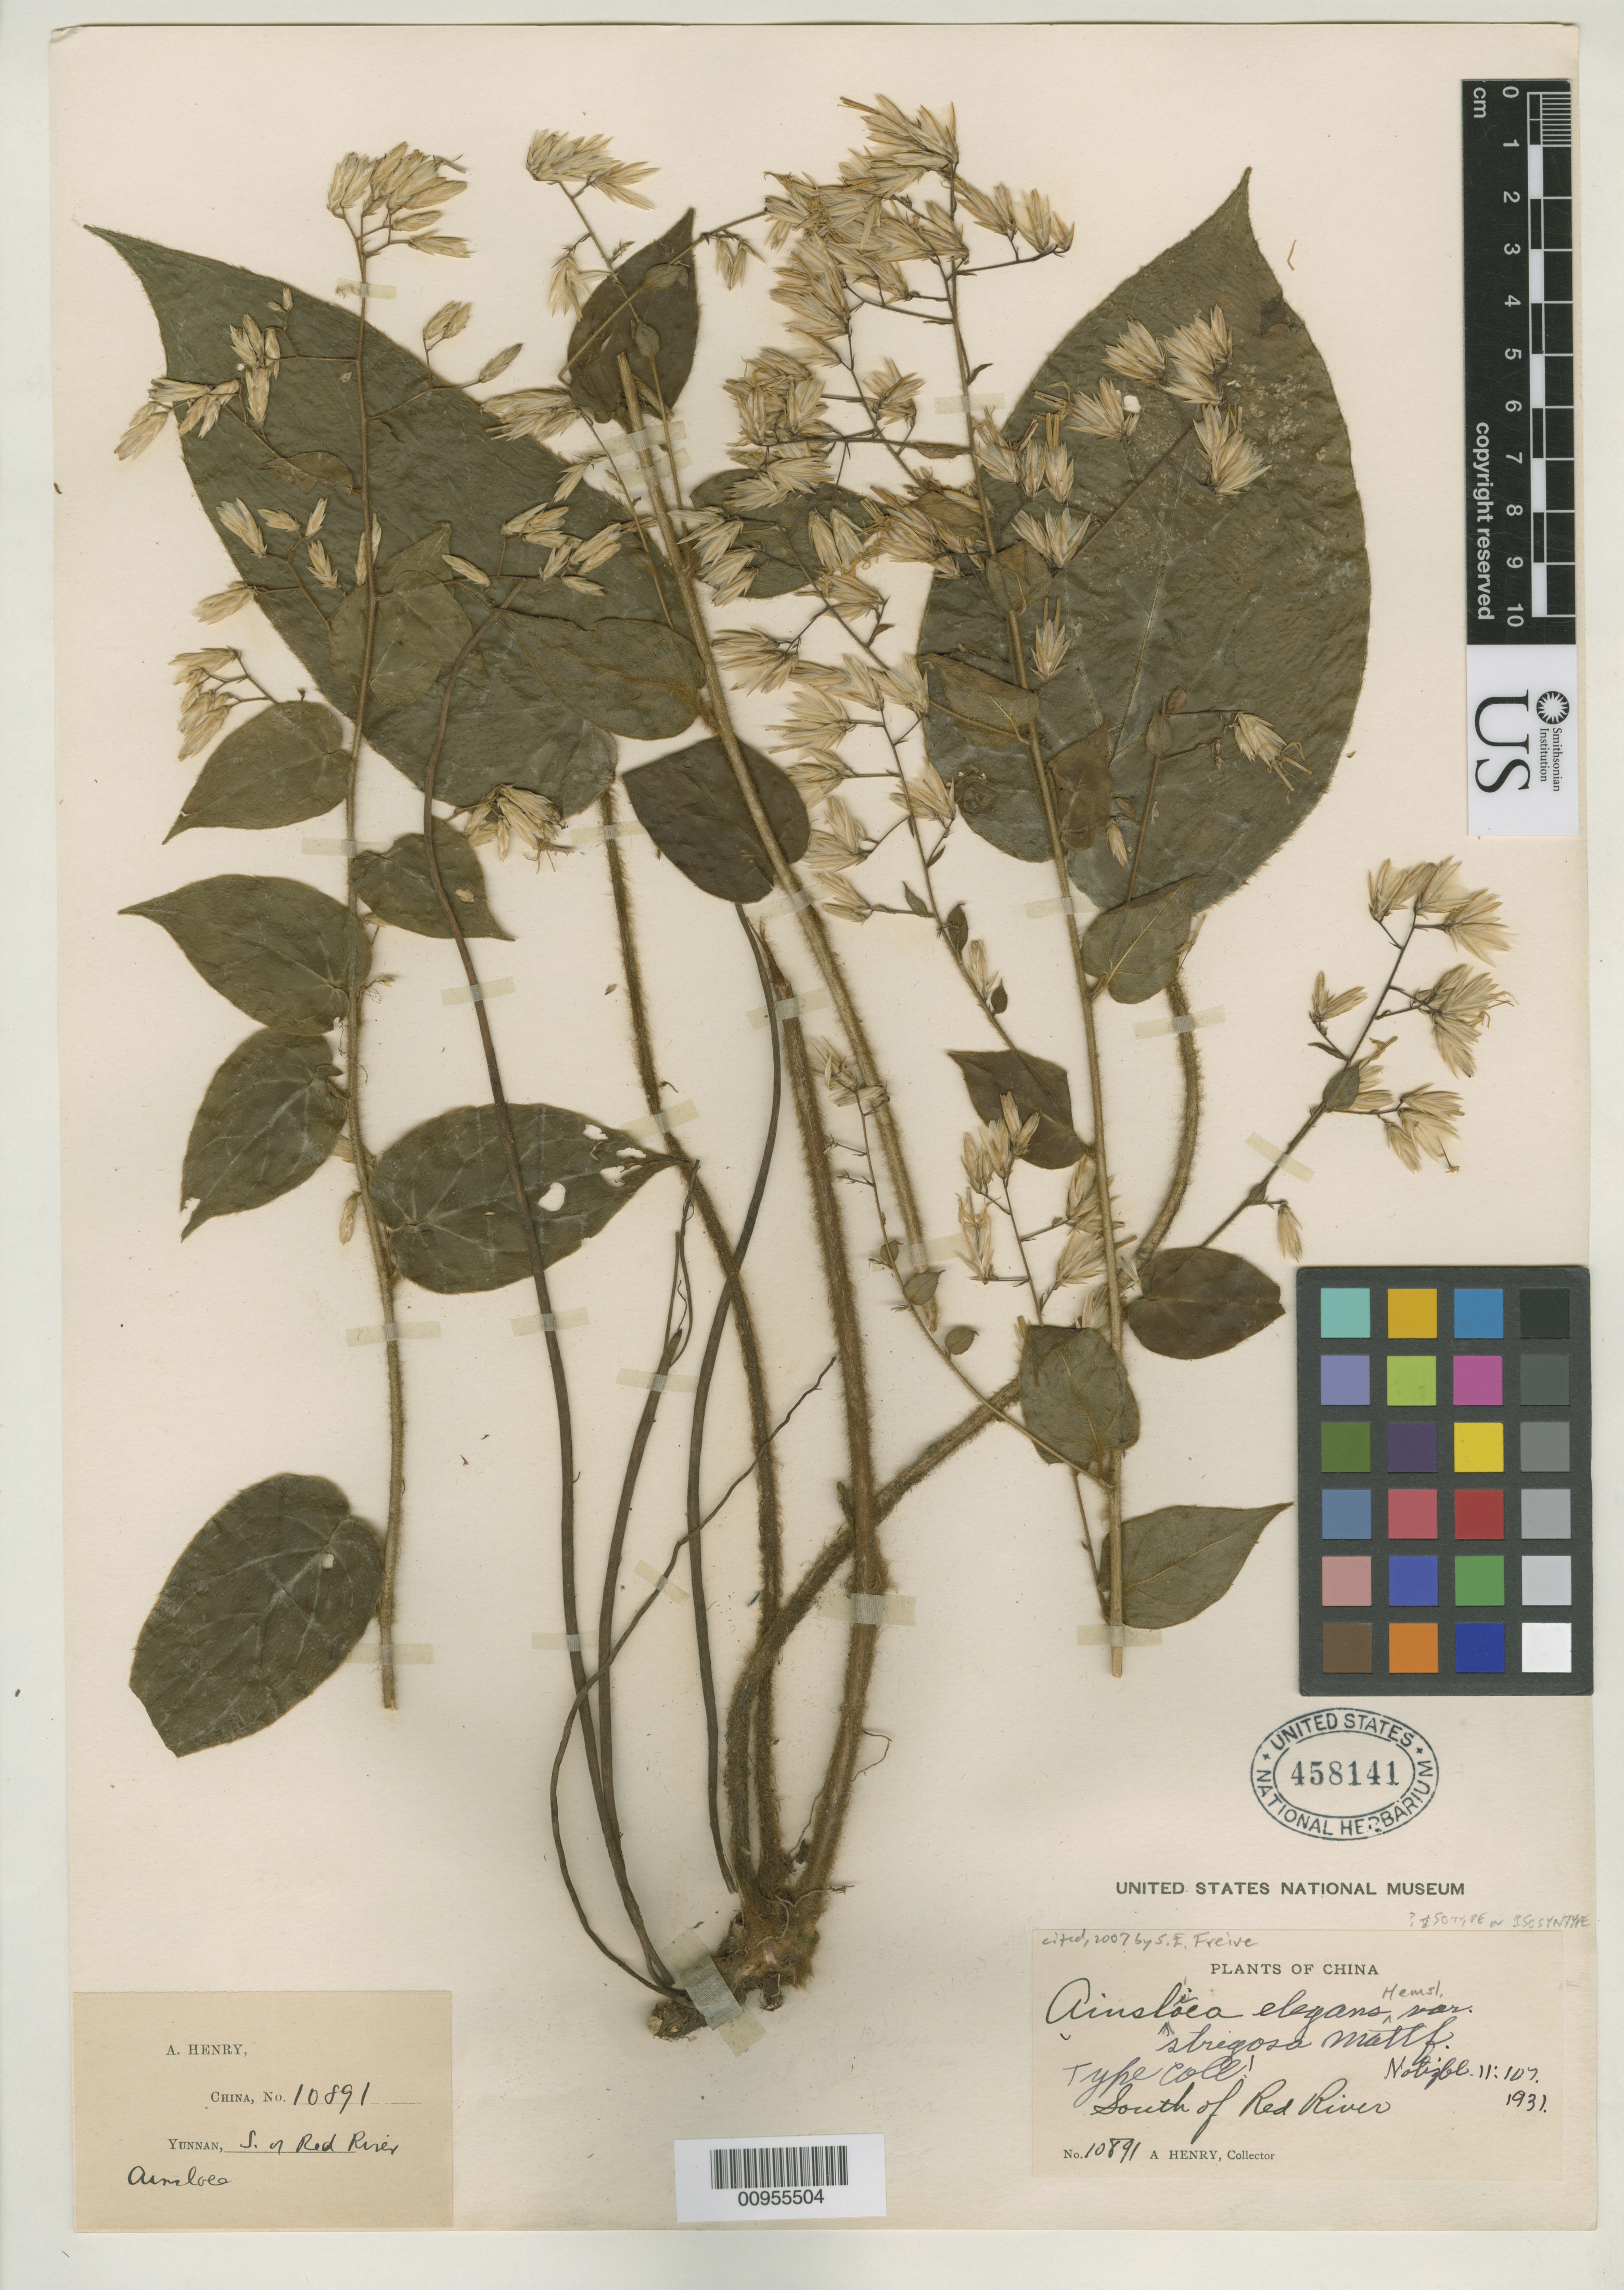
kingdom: Plantae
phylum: Tracheophyta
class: Magnoliopsida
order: Asterales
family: Asteraceae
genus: Ainsliaea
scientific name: Ainsliaea elegans var. strigosa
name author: Mattf.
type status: Possible Isolectotype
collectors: A. Henry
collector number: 10891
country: China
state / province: Yunnan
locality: South of Red River. [Protologue, "Yunnan: Mengting, Bergwälder, 24-2500 m u. d. M."]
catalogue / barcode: US 458141